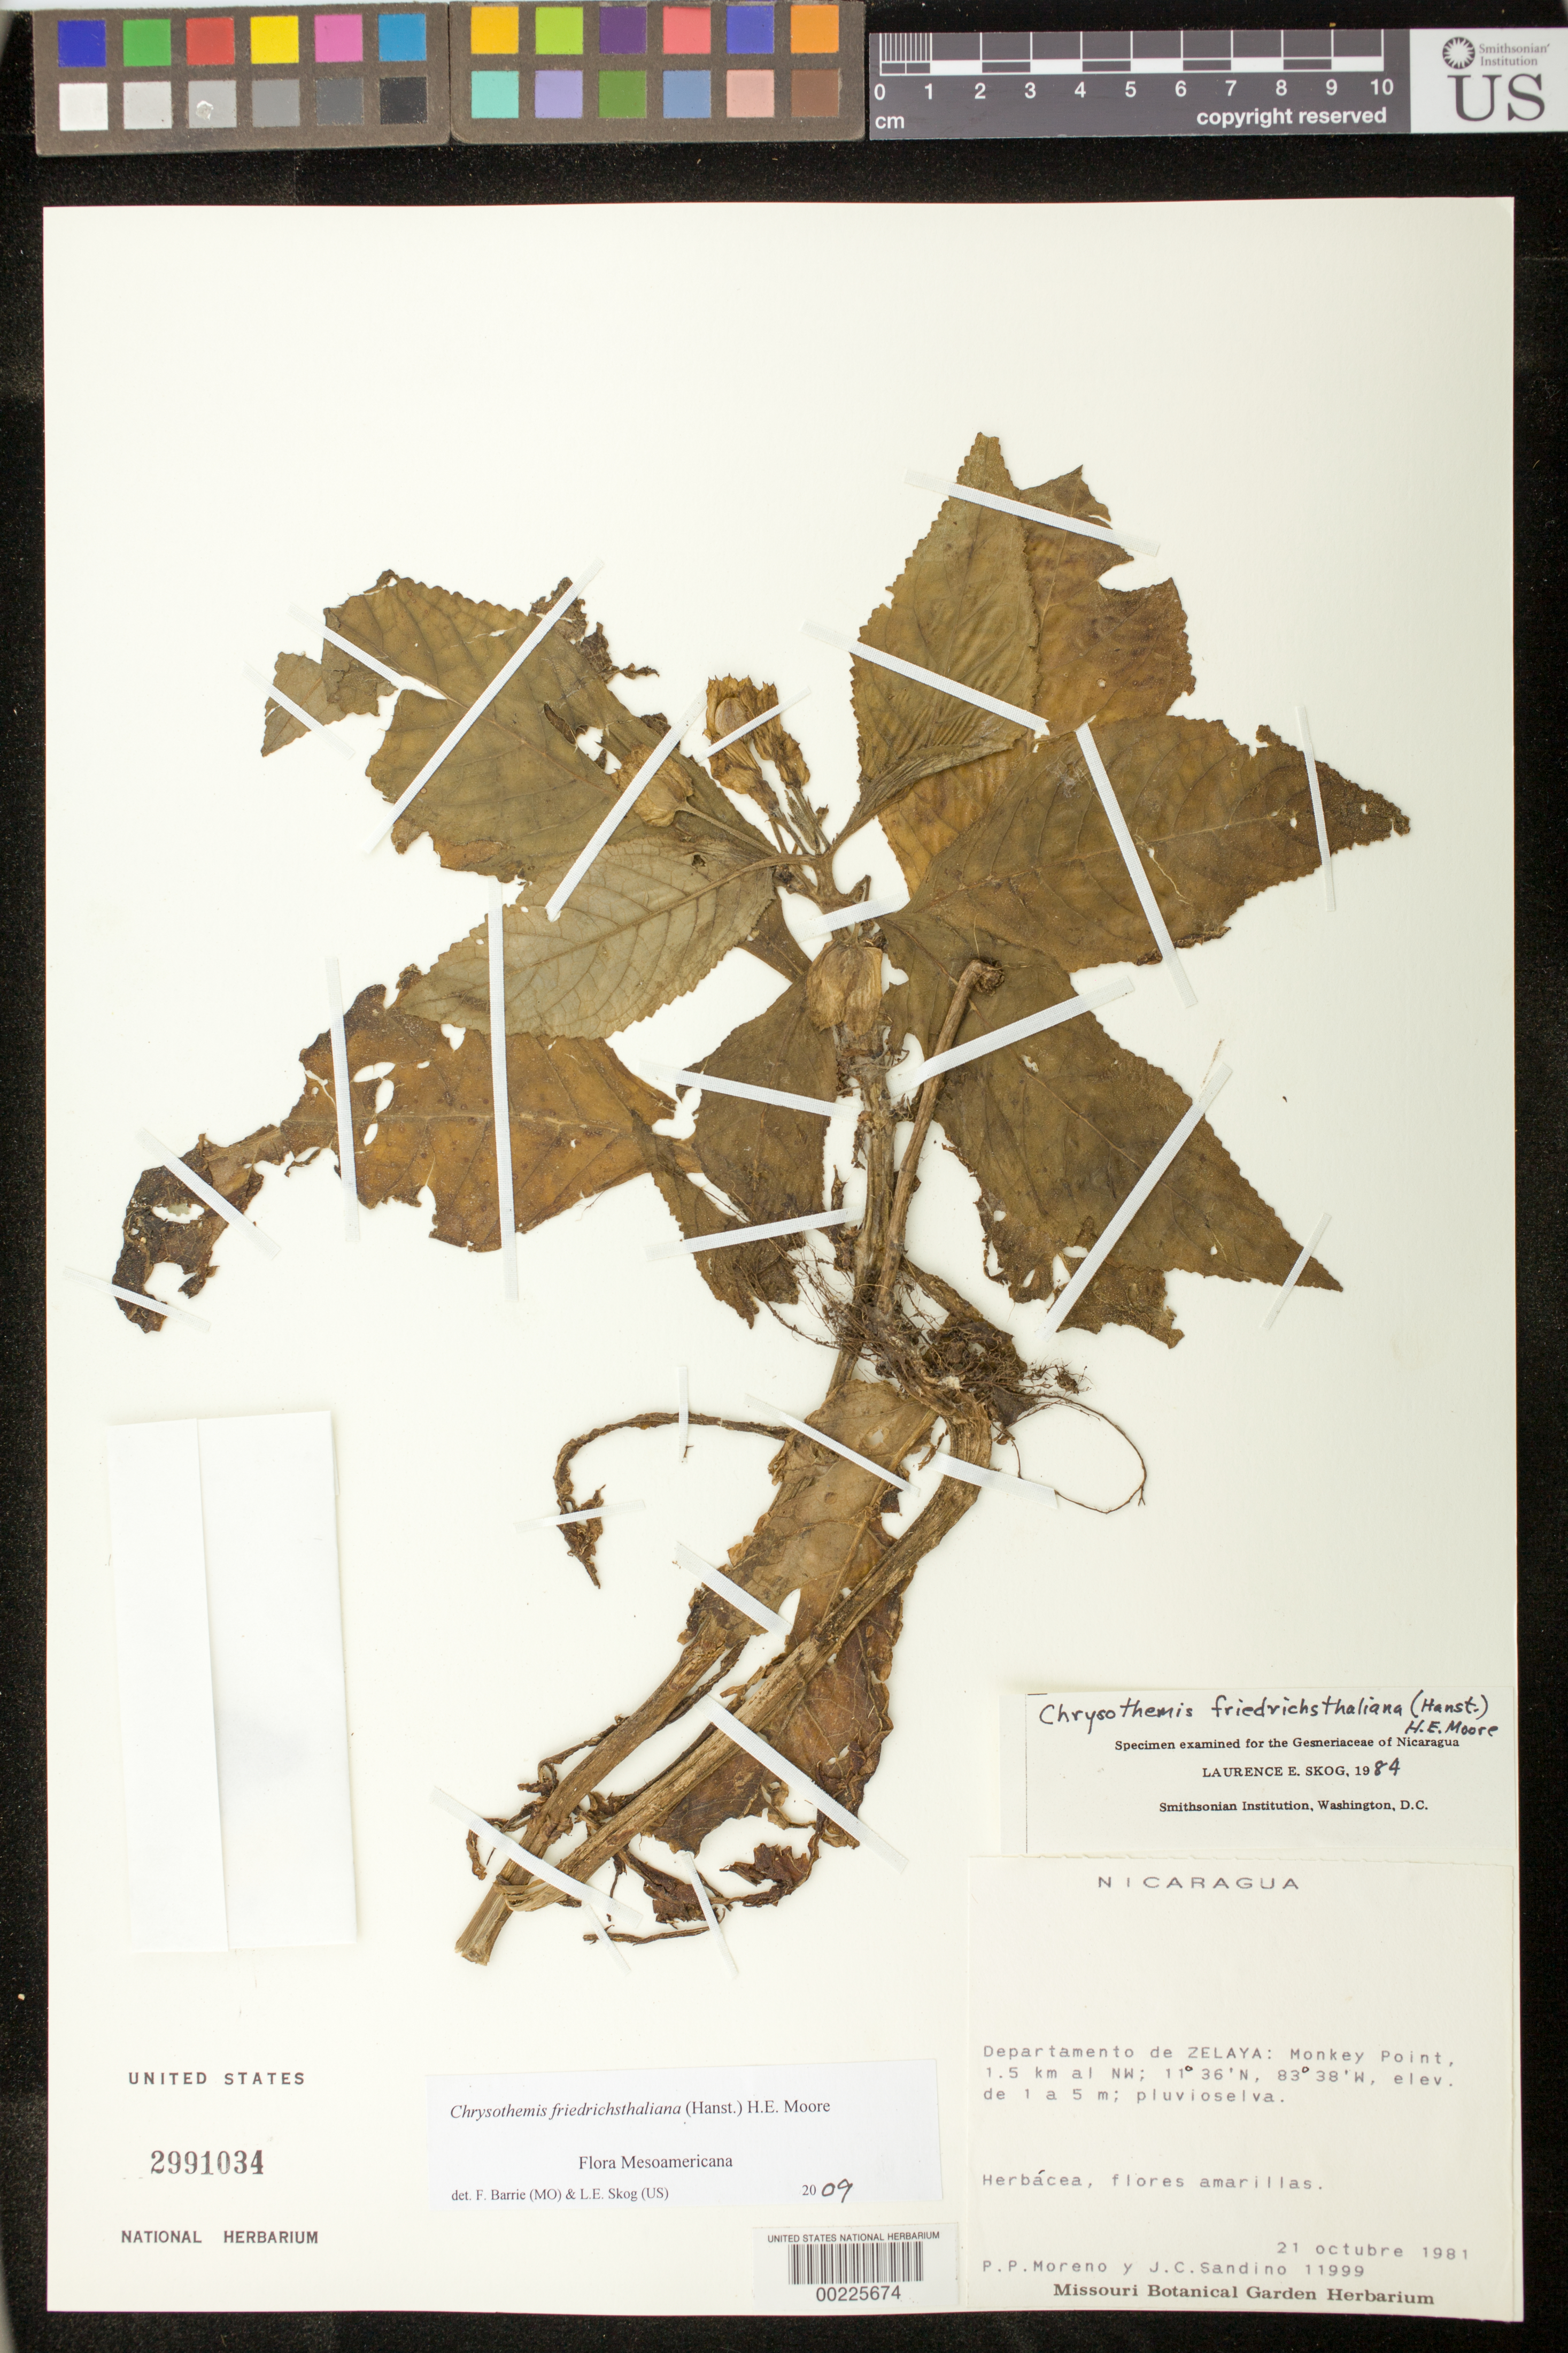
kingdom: Plantae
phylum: Tracheophyta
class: Magnoliopsida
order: Lamiales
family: Gesneriaceae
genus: Chrysothemis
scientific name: Chrysothemis friedrichsthaliana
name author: (Hanst.) H.E. Moore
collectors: P. Moreno & J. Sandino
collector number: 11999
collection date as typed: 21 Oct 1981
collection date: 1981-10-21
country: Nicaragua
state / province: Atlántico Sur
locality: Monkey Point, 1.5 km NW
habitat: Rainforest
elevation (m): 1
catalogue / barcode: US 2991034